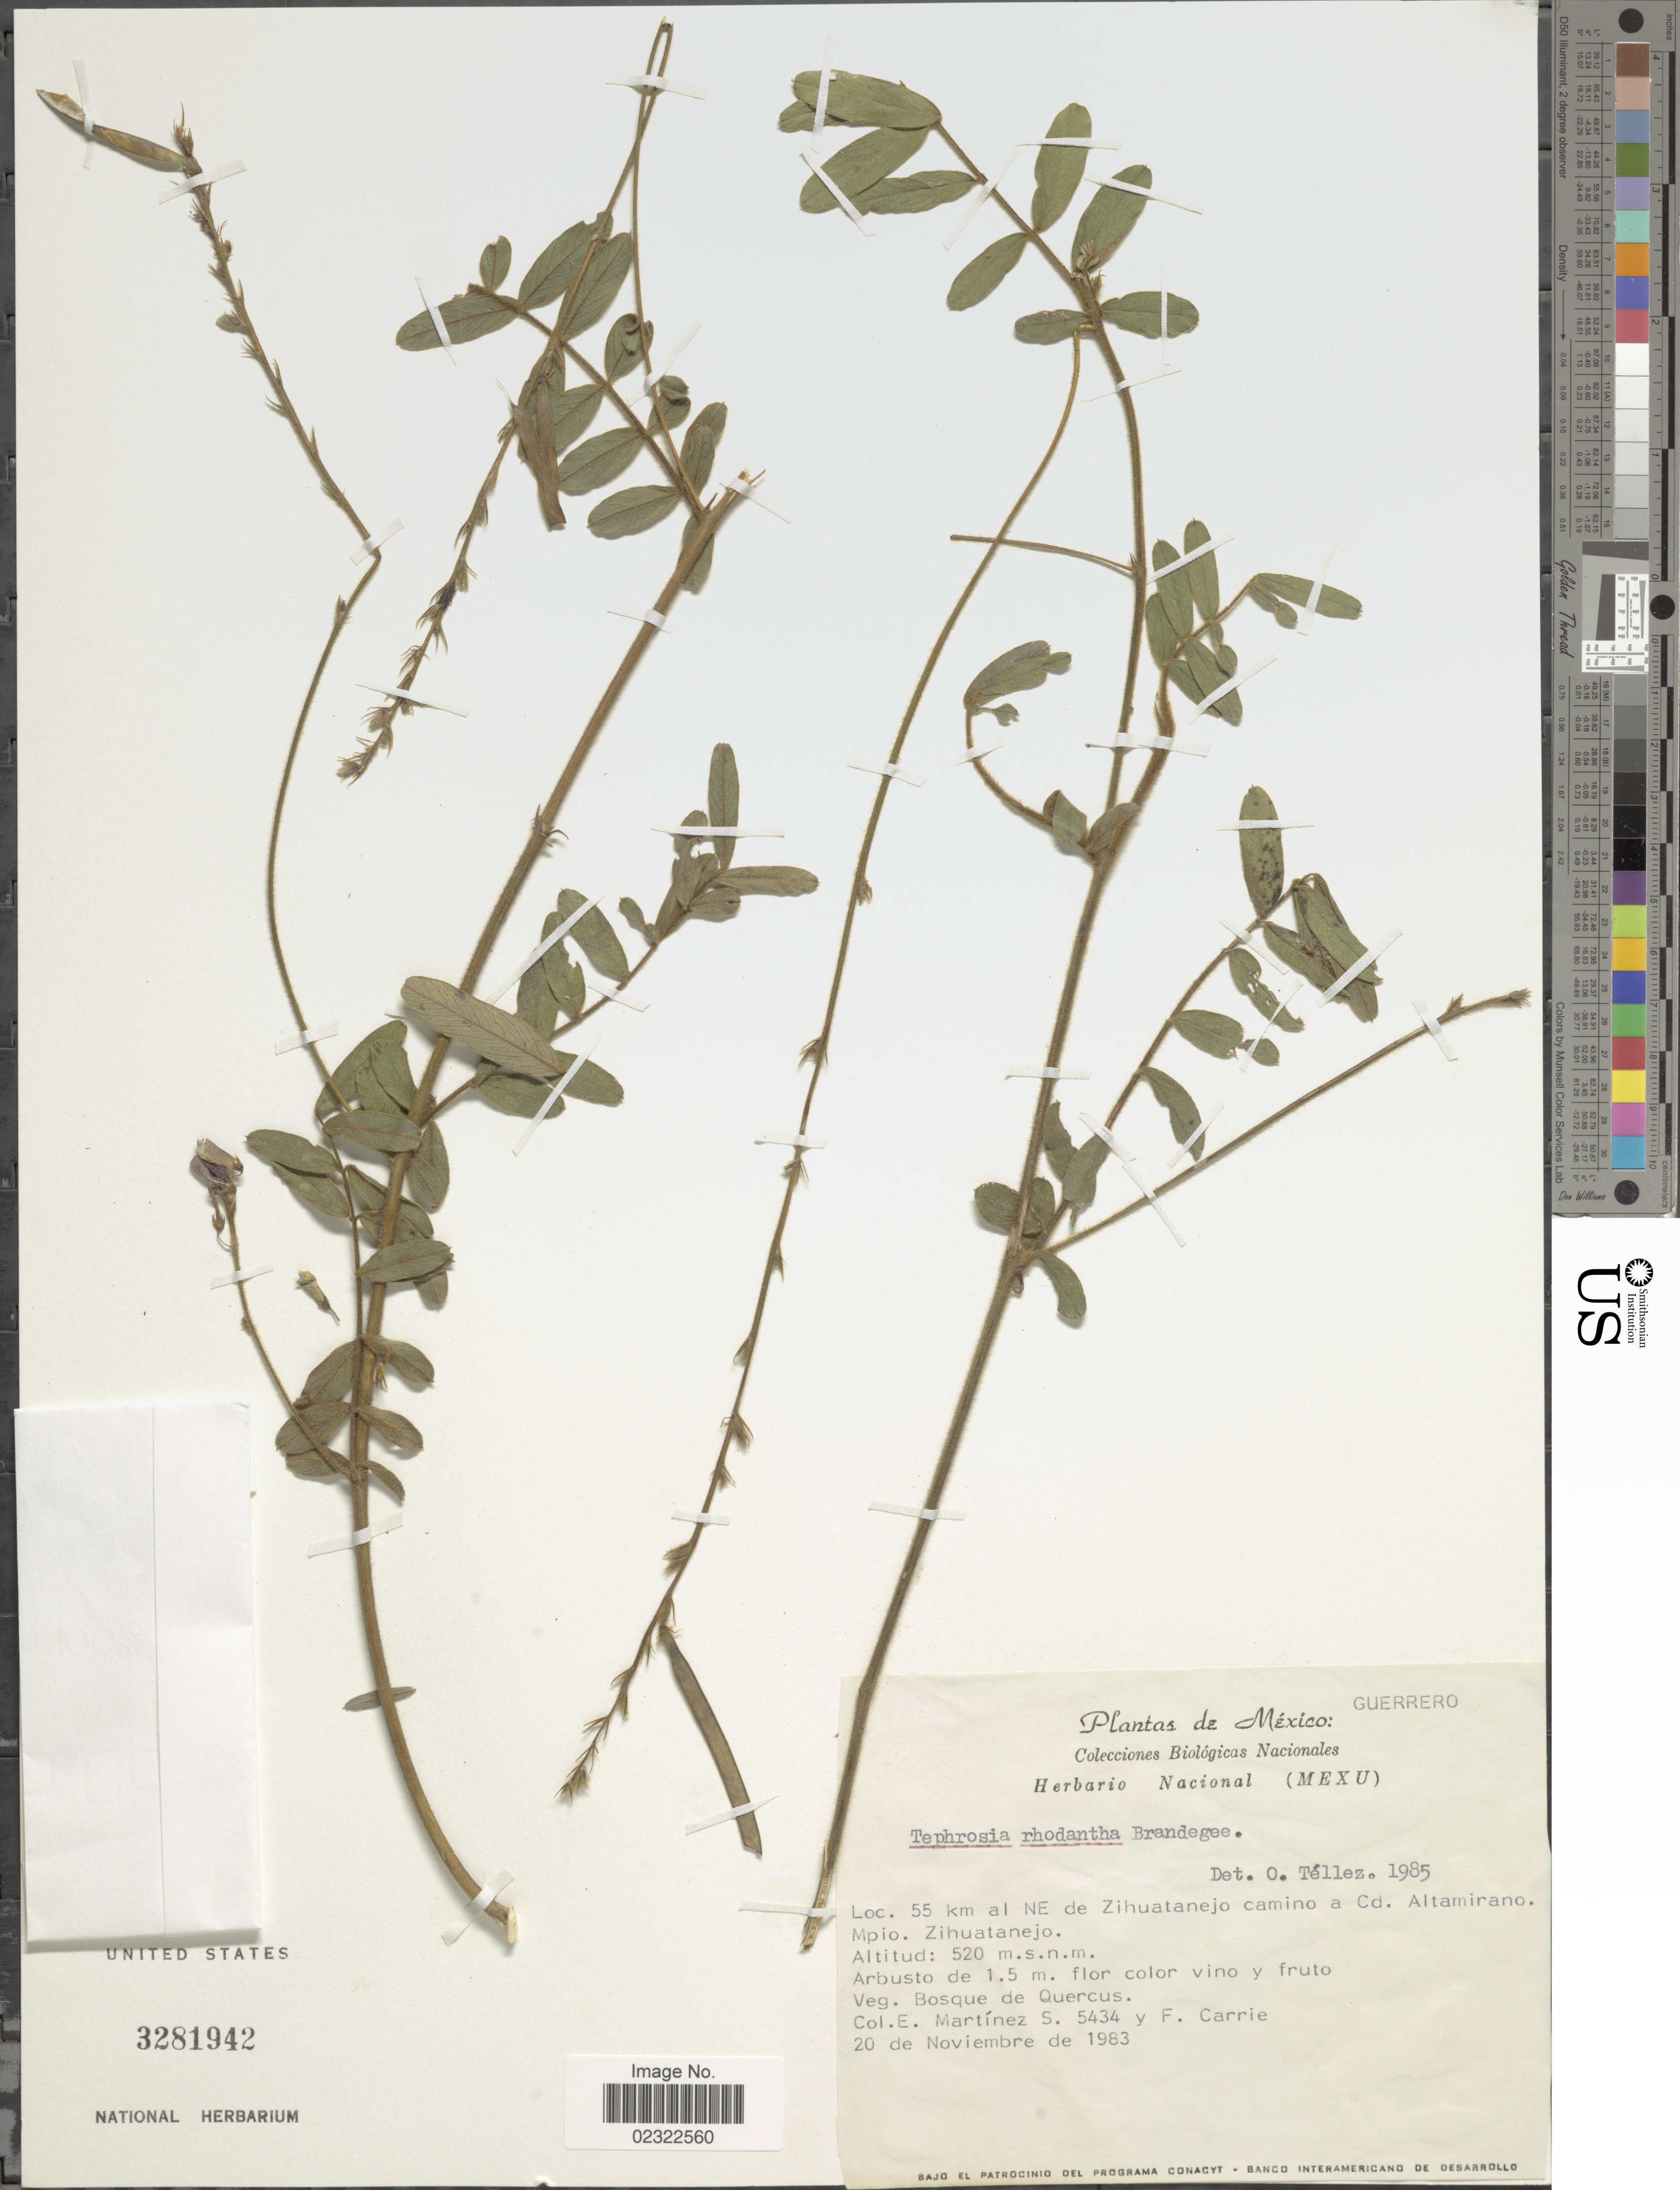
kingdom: Plantae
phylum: Tracheophyta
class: Magnoliopsida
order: Fabales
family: Fabaceae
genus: Tephrosia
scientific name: Tephrosia rhodantha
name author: Brandegee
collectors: E. M. Martínez S. & F. Carrie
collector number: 5434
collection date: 1983-11-20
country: Mexico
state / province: Guerrero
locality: Guerrero, 55 km al NE de Zihuatanejo camino a Cd. Altamirano, Mpio. Zihuatanejo.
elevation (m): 520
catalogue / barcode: US 3281942